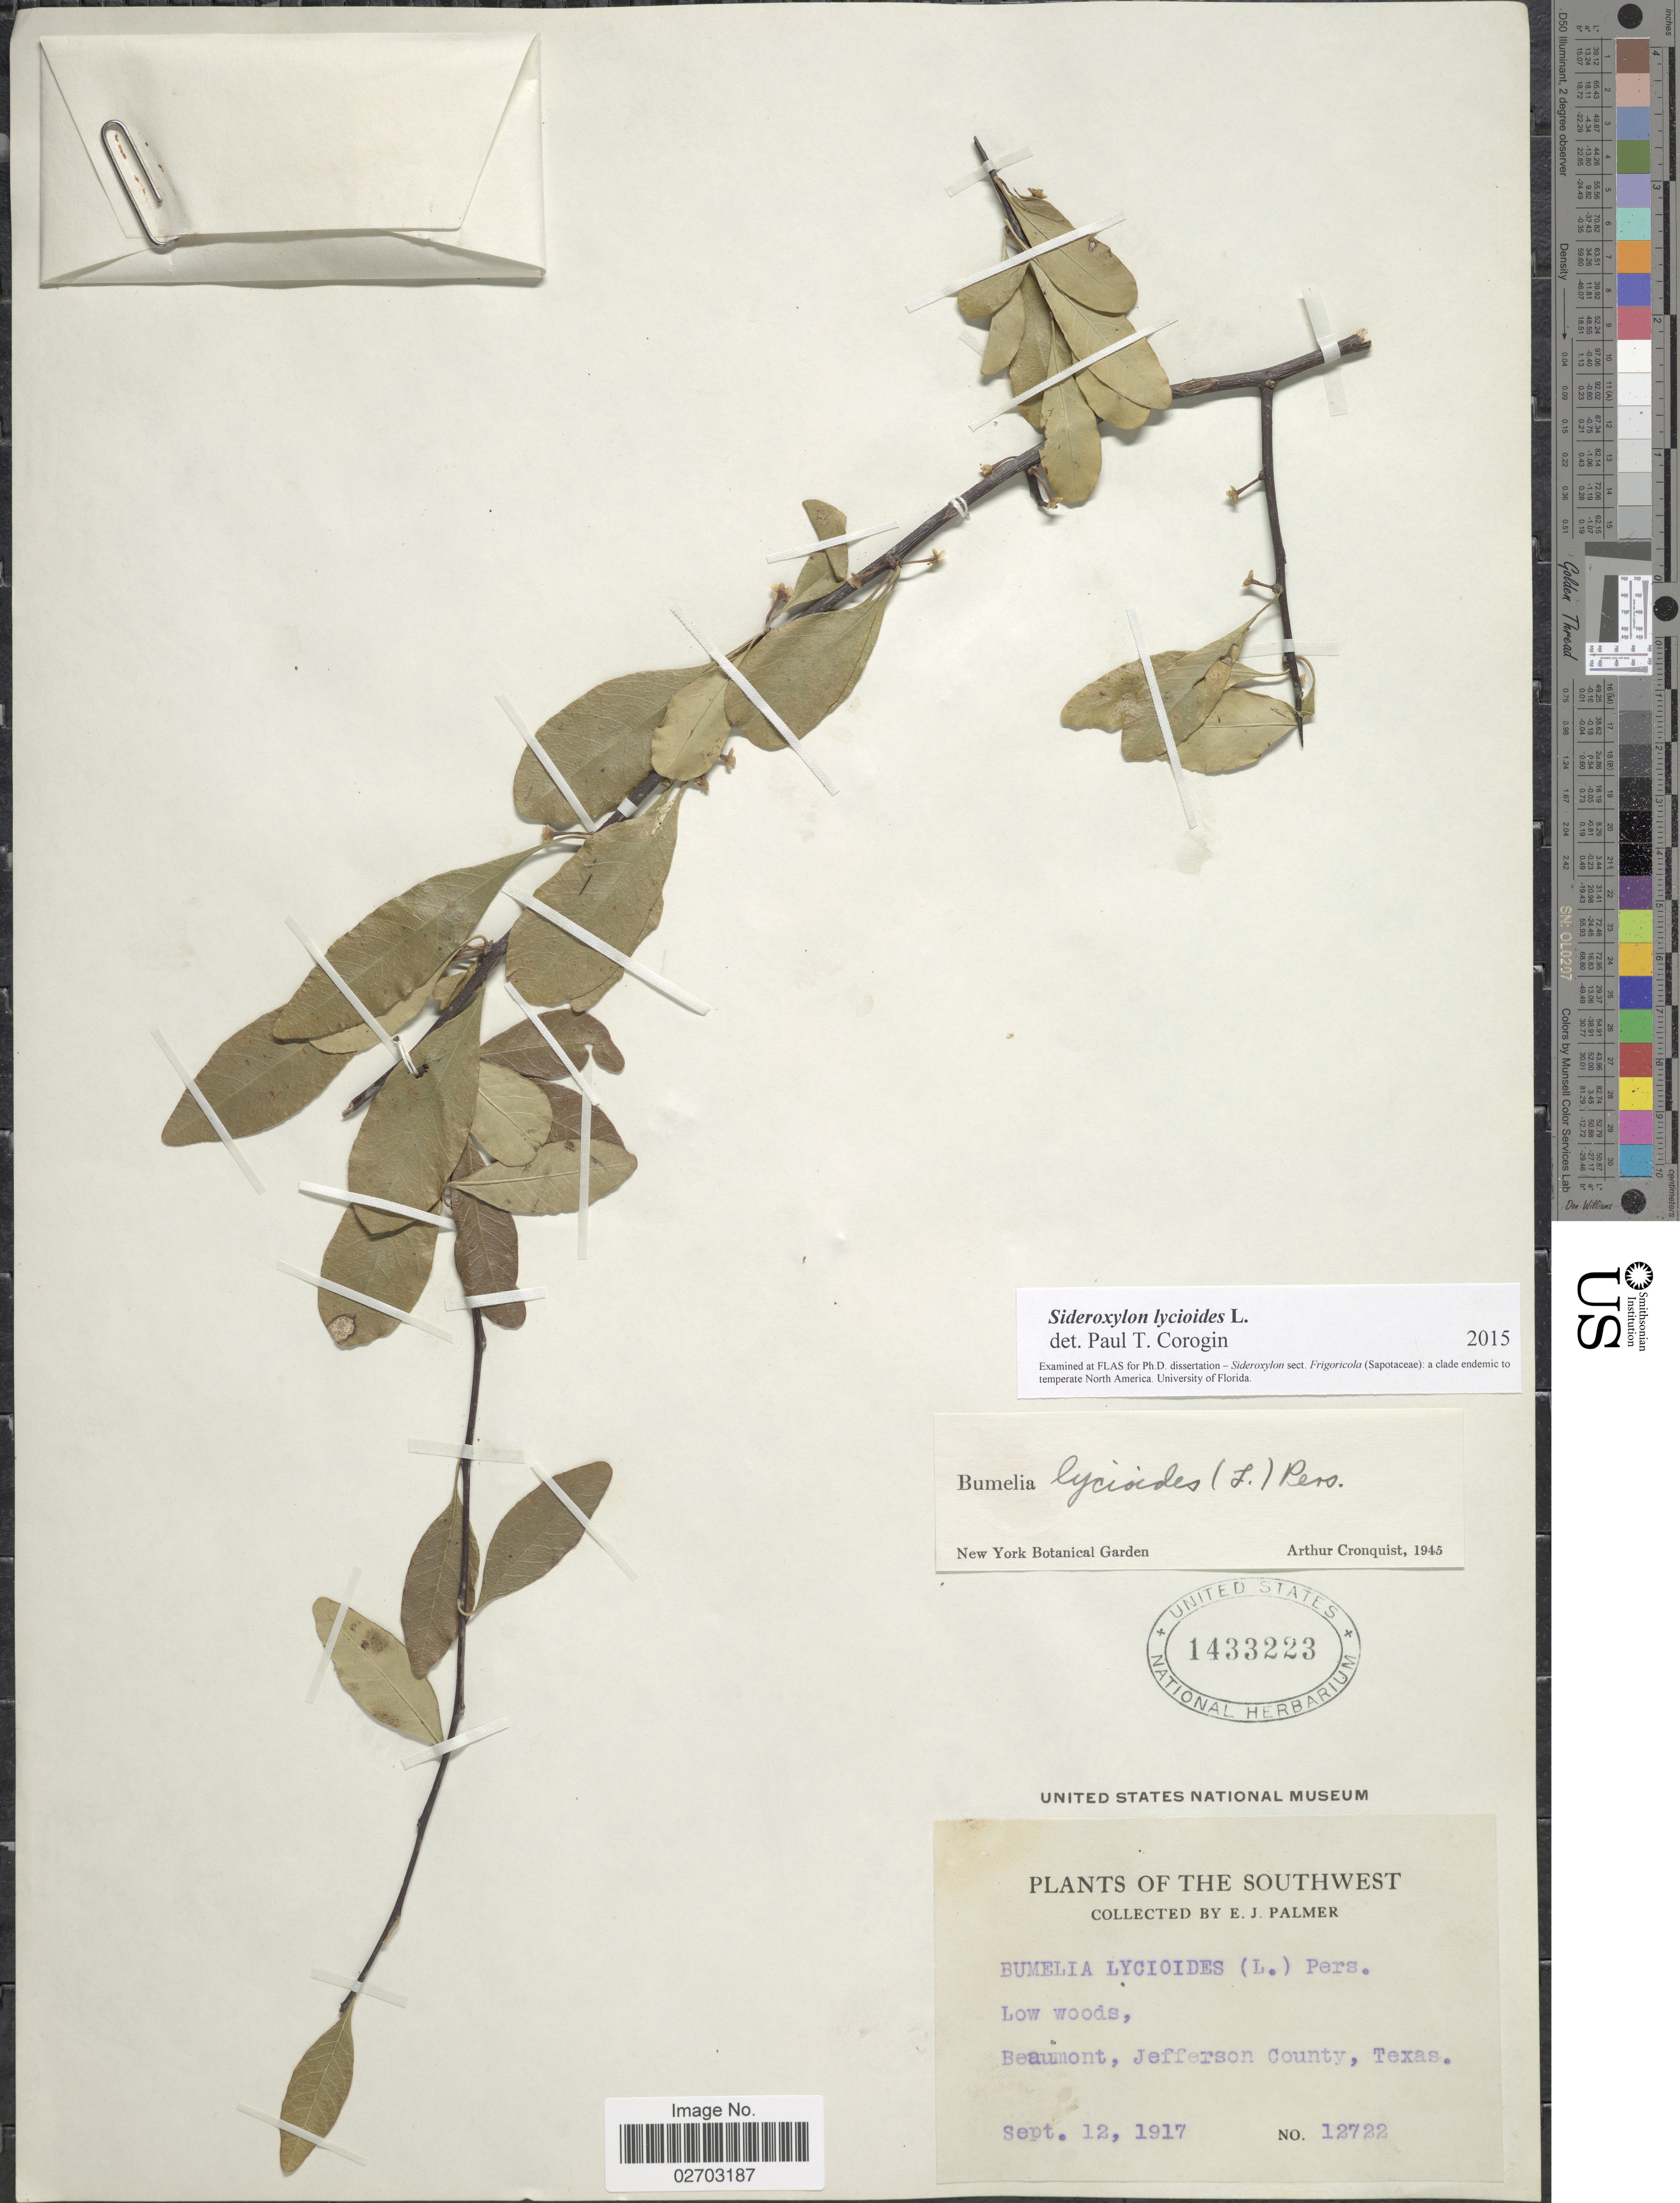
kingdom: Plantae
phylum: Tracheophyta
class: Magnoliopsida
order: Ericales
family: Sapotaceae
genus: Sideroxylon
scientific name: Sideroxylon lycioides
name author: L.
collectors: E. J. Palmer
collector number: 12722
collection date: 1917-09-12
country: United States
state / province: Texas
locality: Southwest, Beaumont, Jefferson County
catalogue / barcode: US 1433223